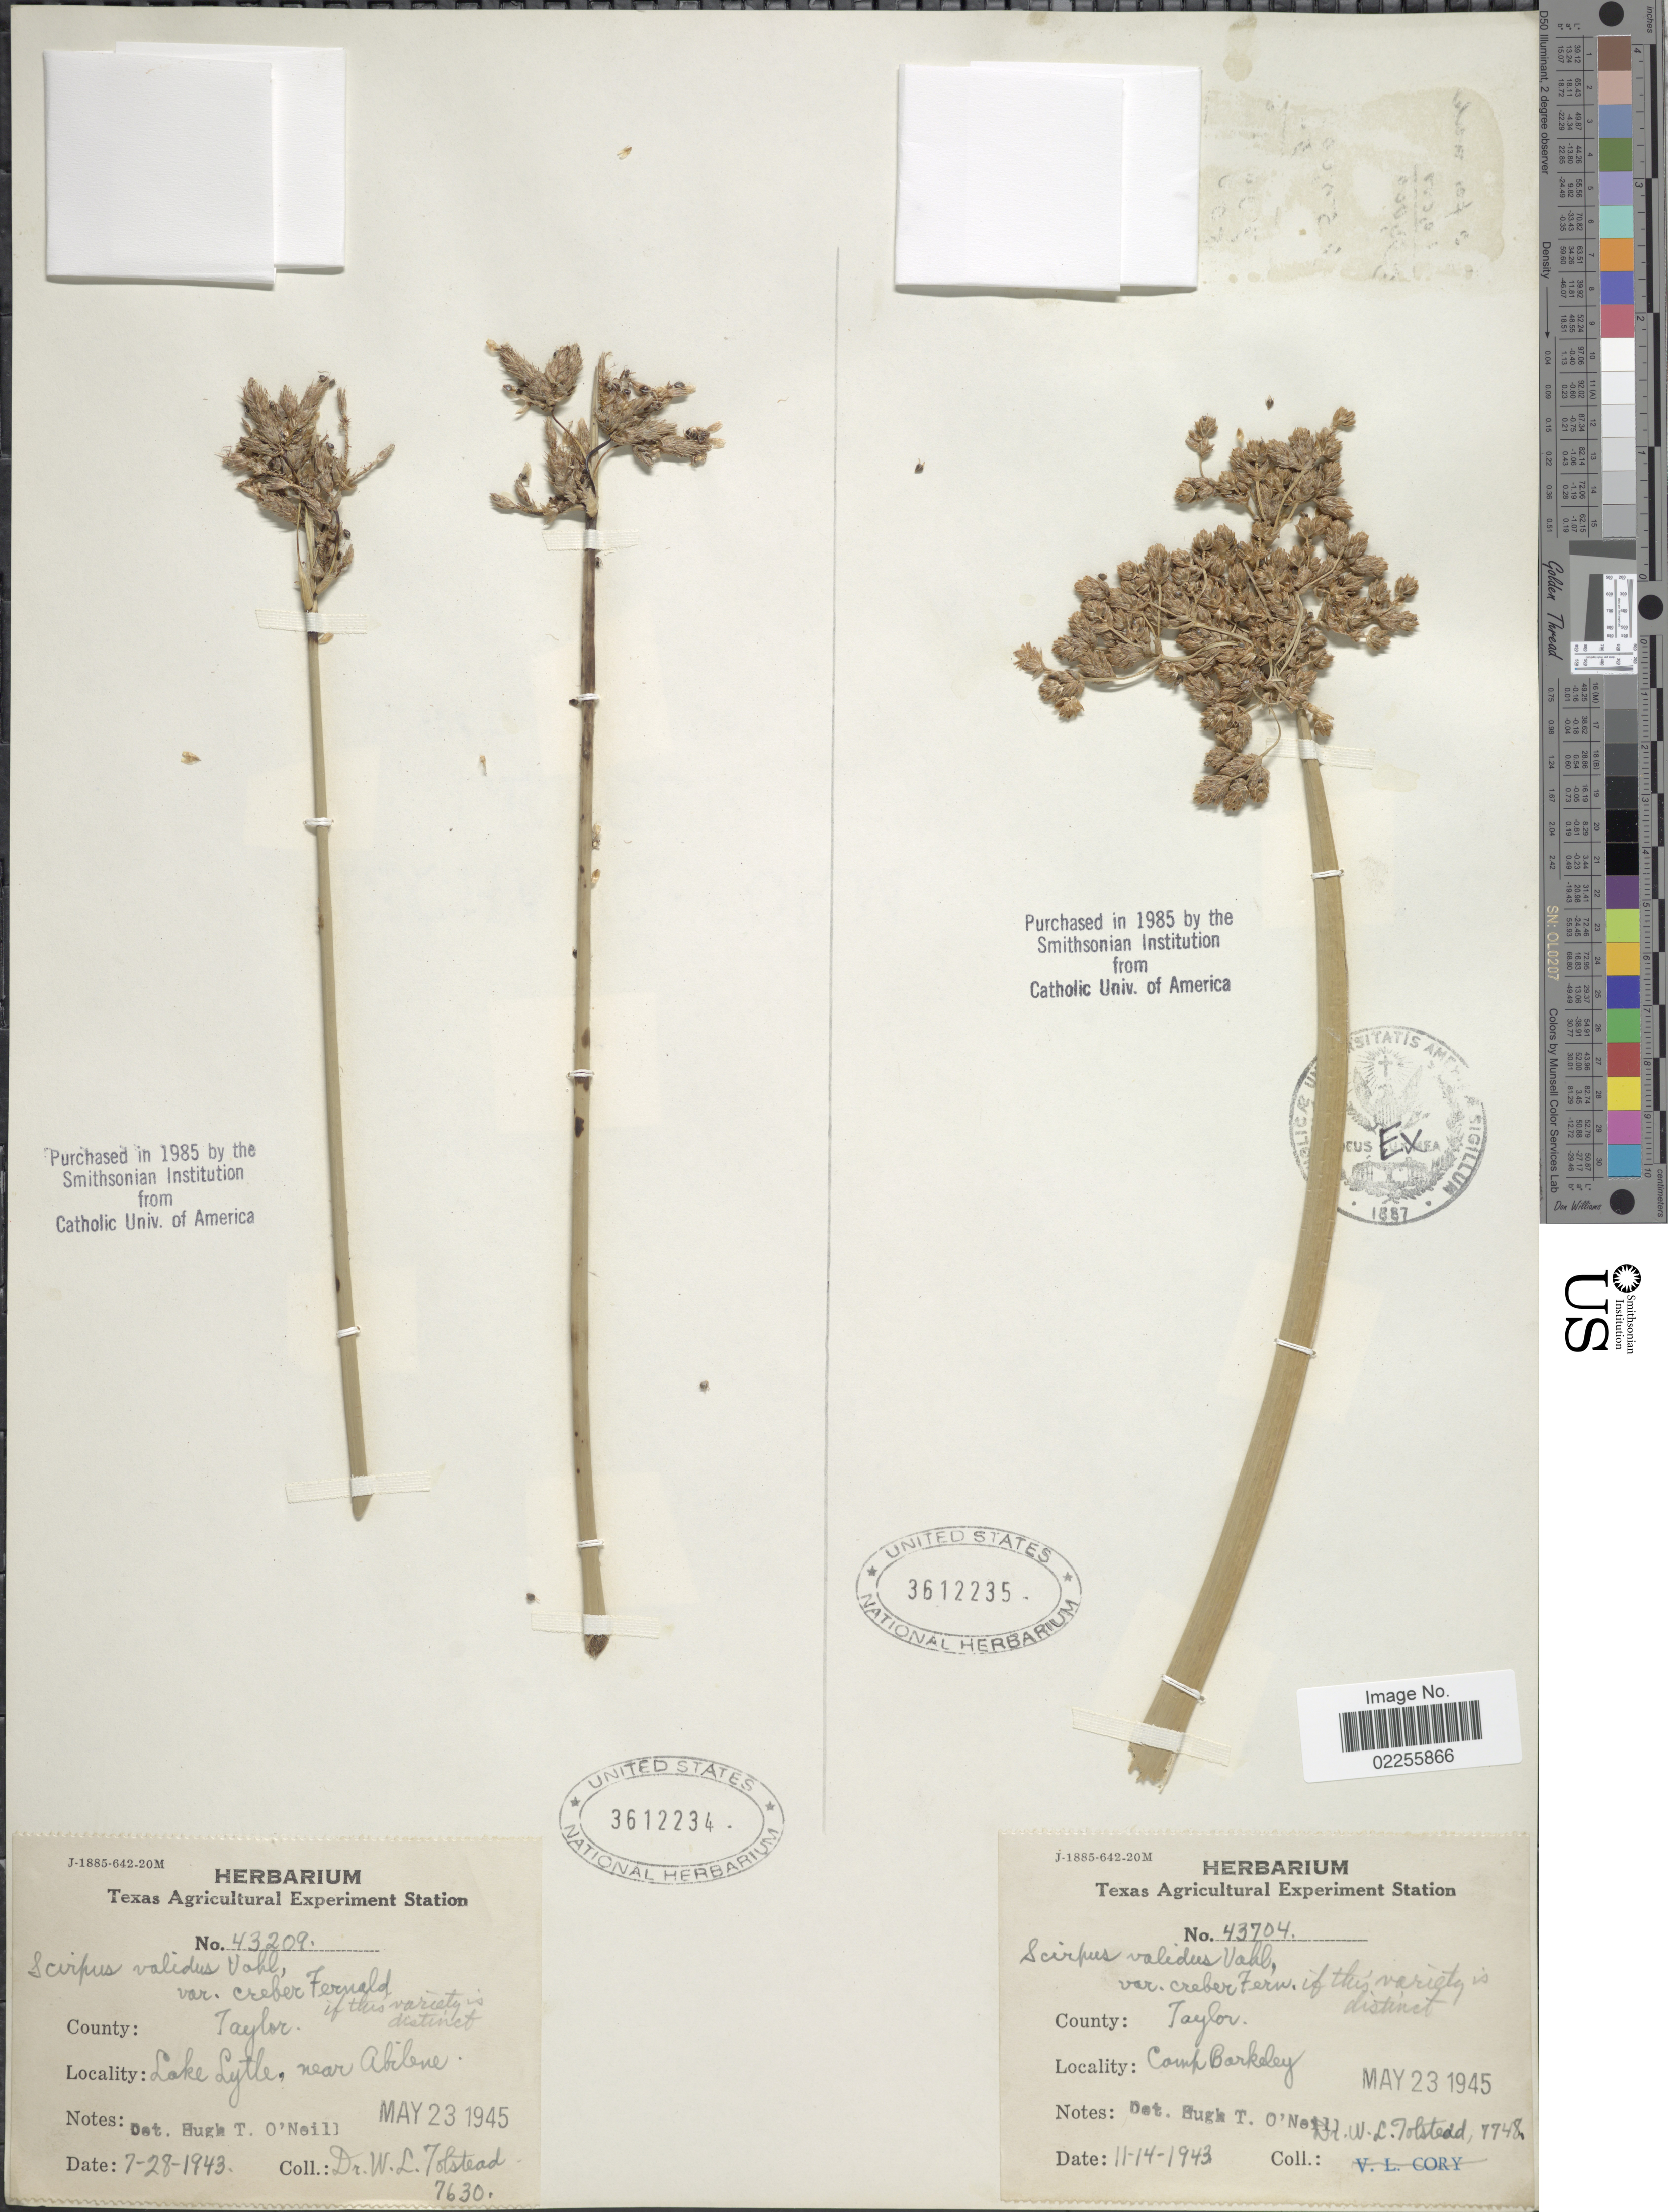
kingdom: Plantae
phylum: Tracheophyta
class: Liliopsida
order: Poales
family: Cyperaceae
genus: Schoenoplectus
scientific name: Schoenoplectus tabernaemontani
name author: (C.C. Gmel.) Palla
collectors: W. Tolstead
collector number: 7630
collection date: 1943-07-28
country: United States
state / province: Texas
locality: County: Taylor, Lake Lytle, near Abilene.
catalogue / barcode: US 3612234